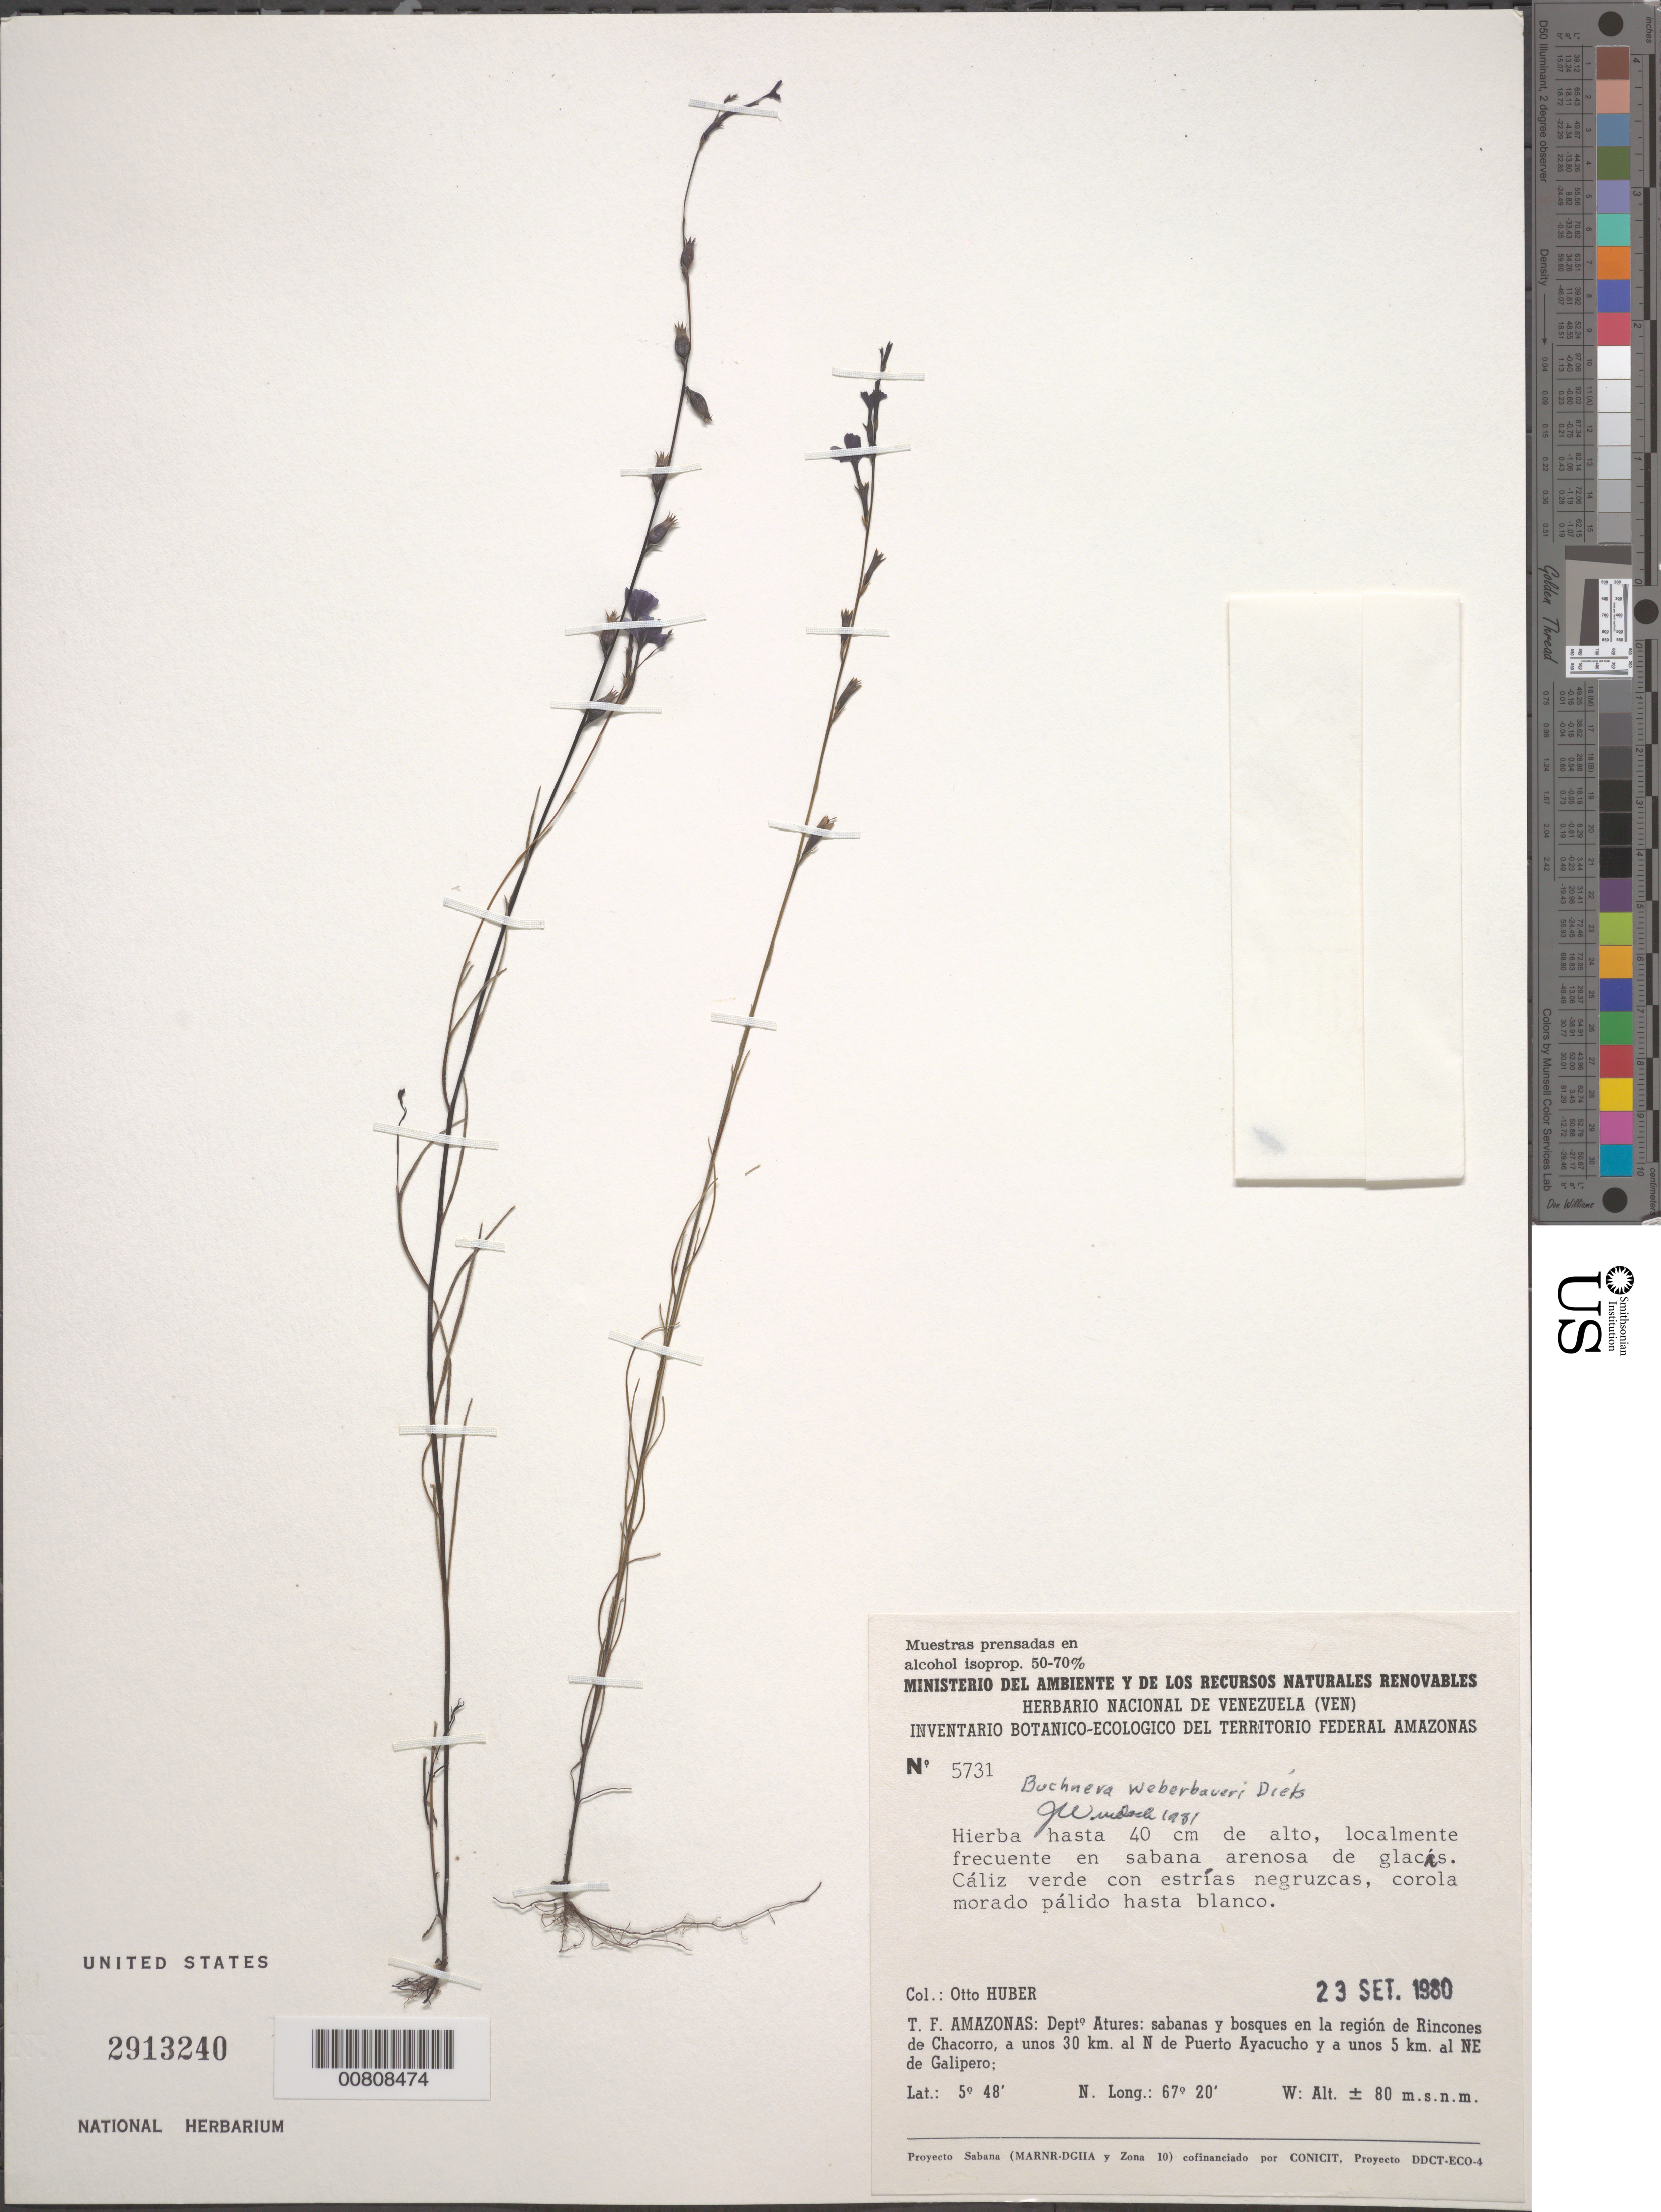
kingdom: Plantae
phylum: Tracheophyta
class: Magnoliopsida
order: Lamiales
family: Orobanchaceae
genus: Buchnera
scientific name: Buchnera weberbaueri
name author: Diels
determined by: Wurdack, John J., (US), US (UNITED STATES)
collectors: O. Huber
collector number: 5731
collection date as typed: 23-Sep-80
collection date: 1980-09-23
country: Venezuela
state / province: Amazonas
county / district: Atures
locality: Rincones de Chacorro, 30 km N of Puerto Ayacucho, 5 km NE of Galipero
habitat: Sabana arenosa de glacis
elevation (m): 80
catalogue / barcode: US 2913240